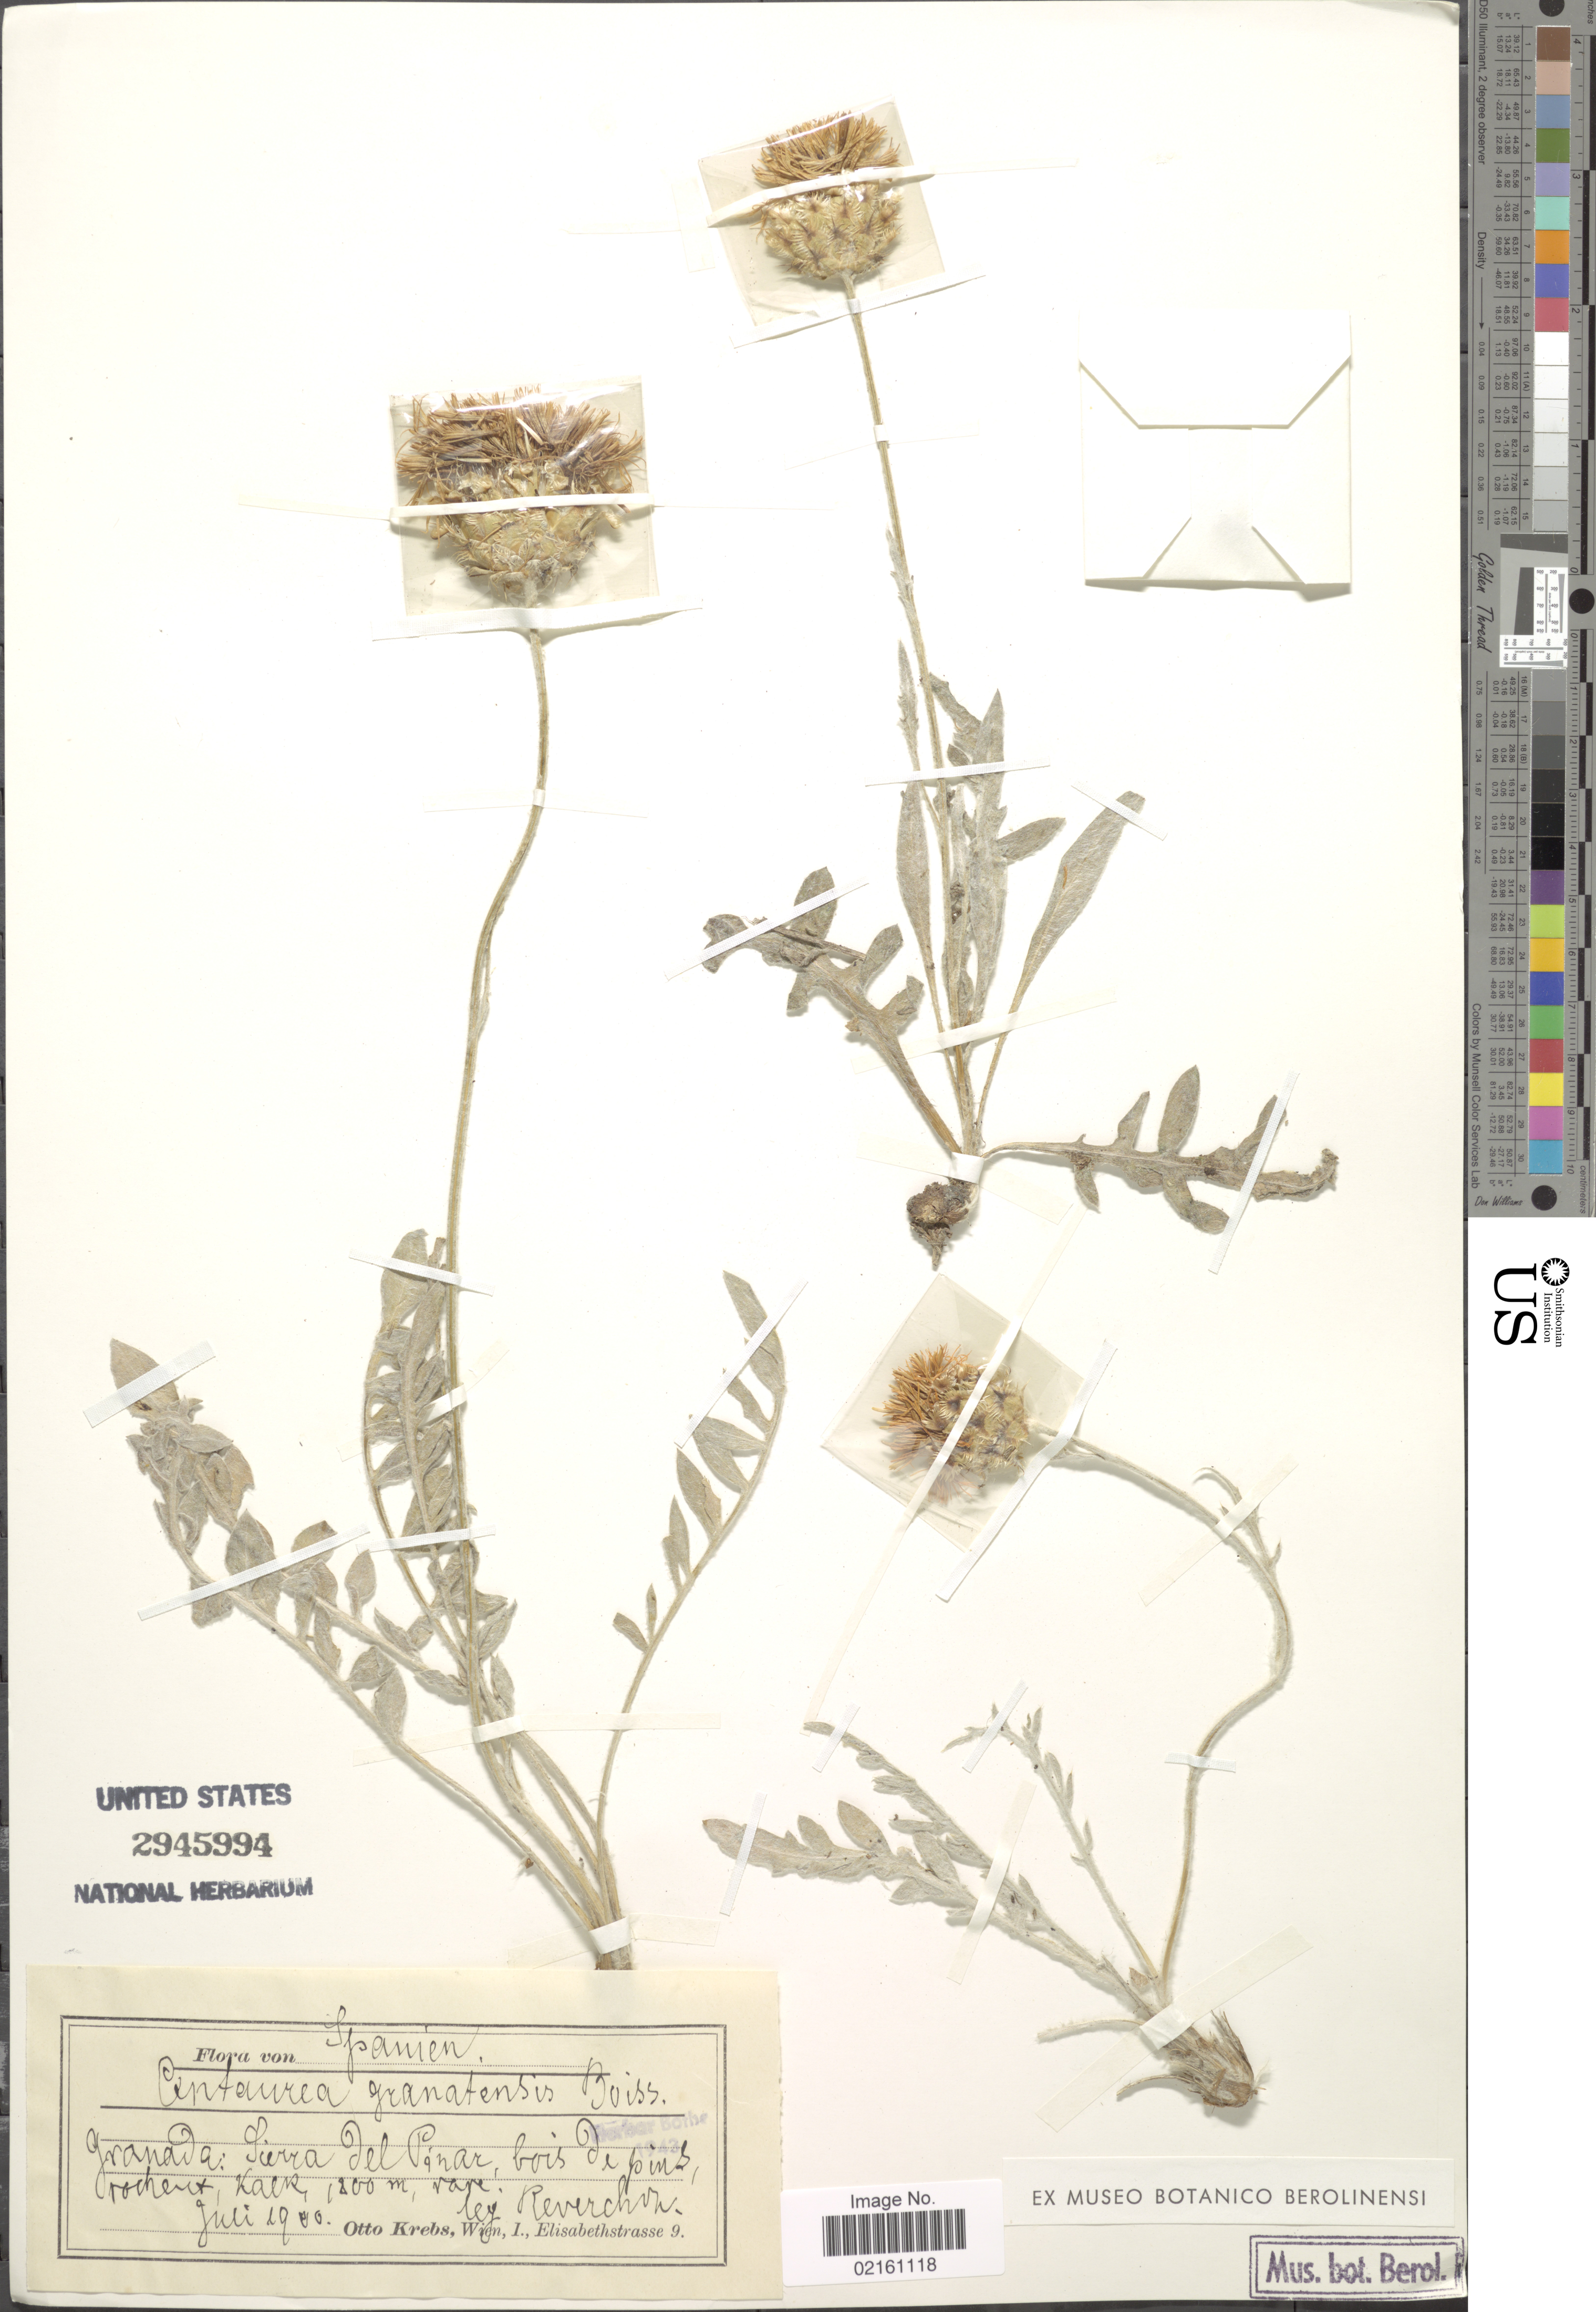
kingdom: Plantae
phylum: Tracheophyta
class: Magnoliopsida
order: Asterales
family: Asteraceae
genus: Centaurea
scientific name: Centaurea granatensis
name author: Boiss. ex DC.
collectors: -. Reverchon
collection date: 1900-07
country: Spain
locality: Granada, Sierra del Pinar, bois de pins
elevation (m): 1200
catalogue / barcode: US 2945994